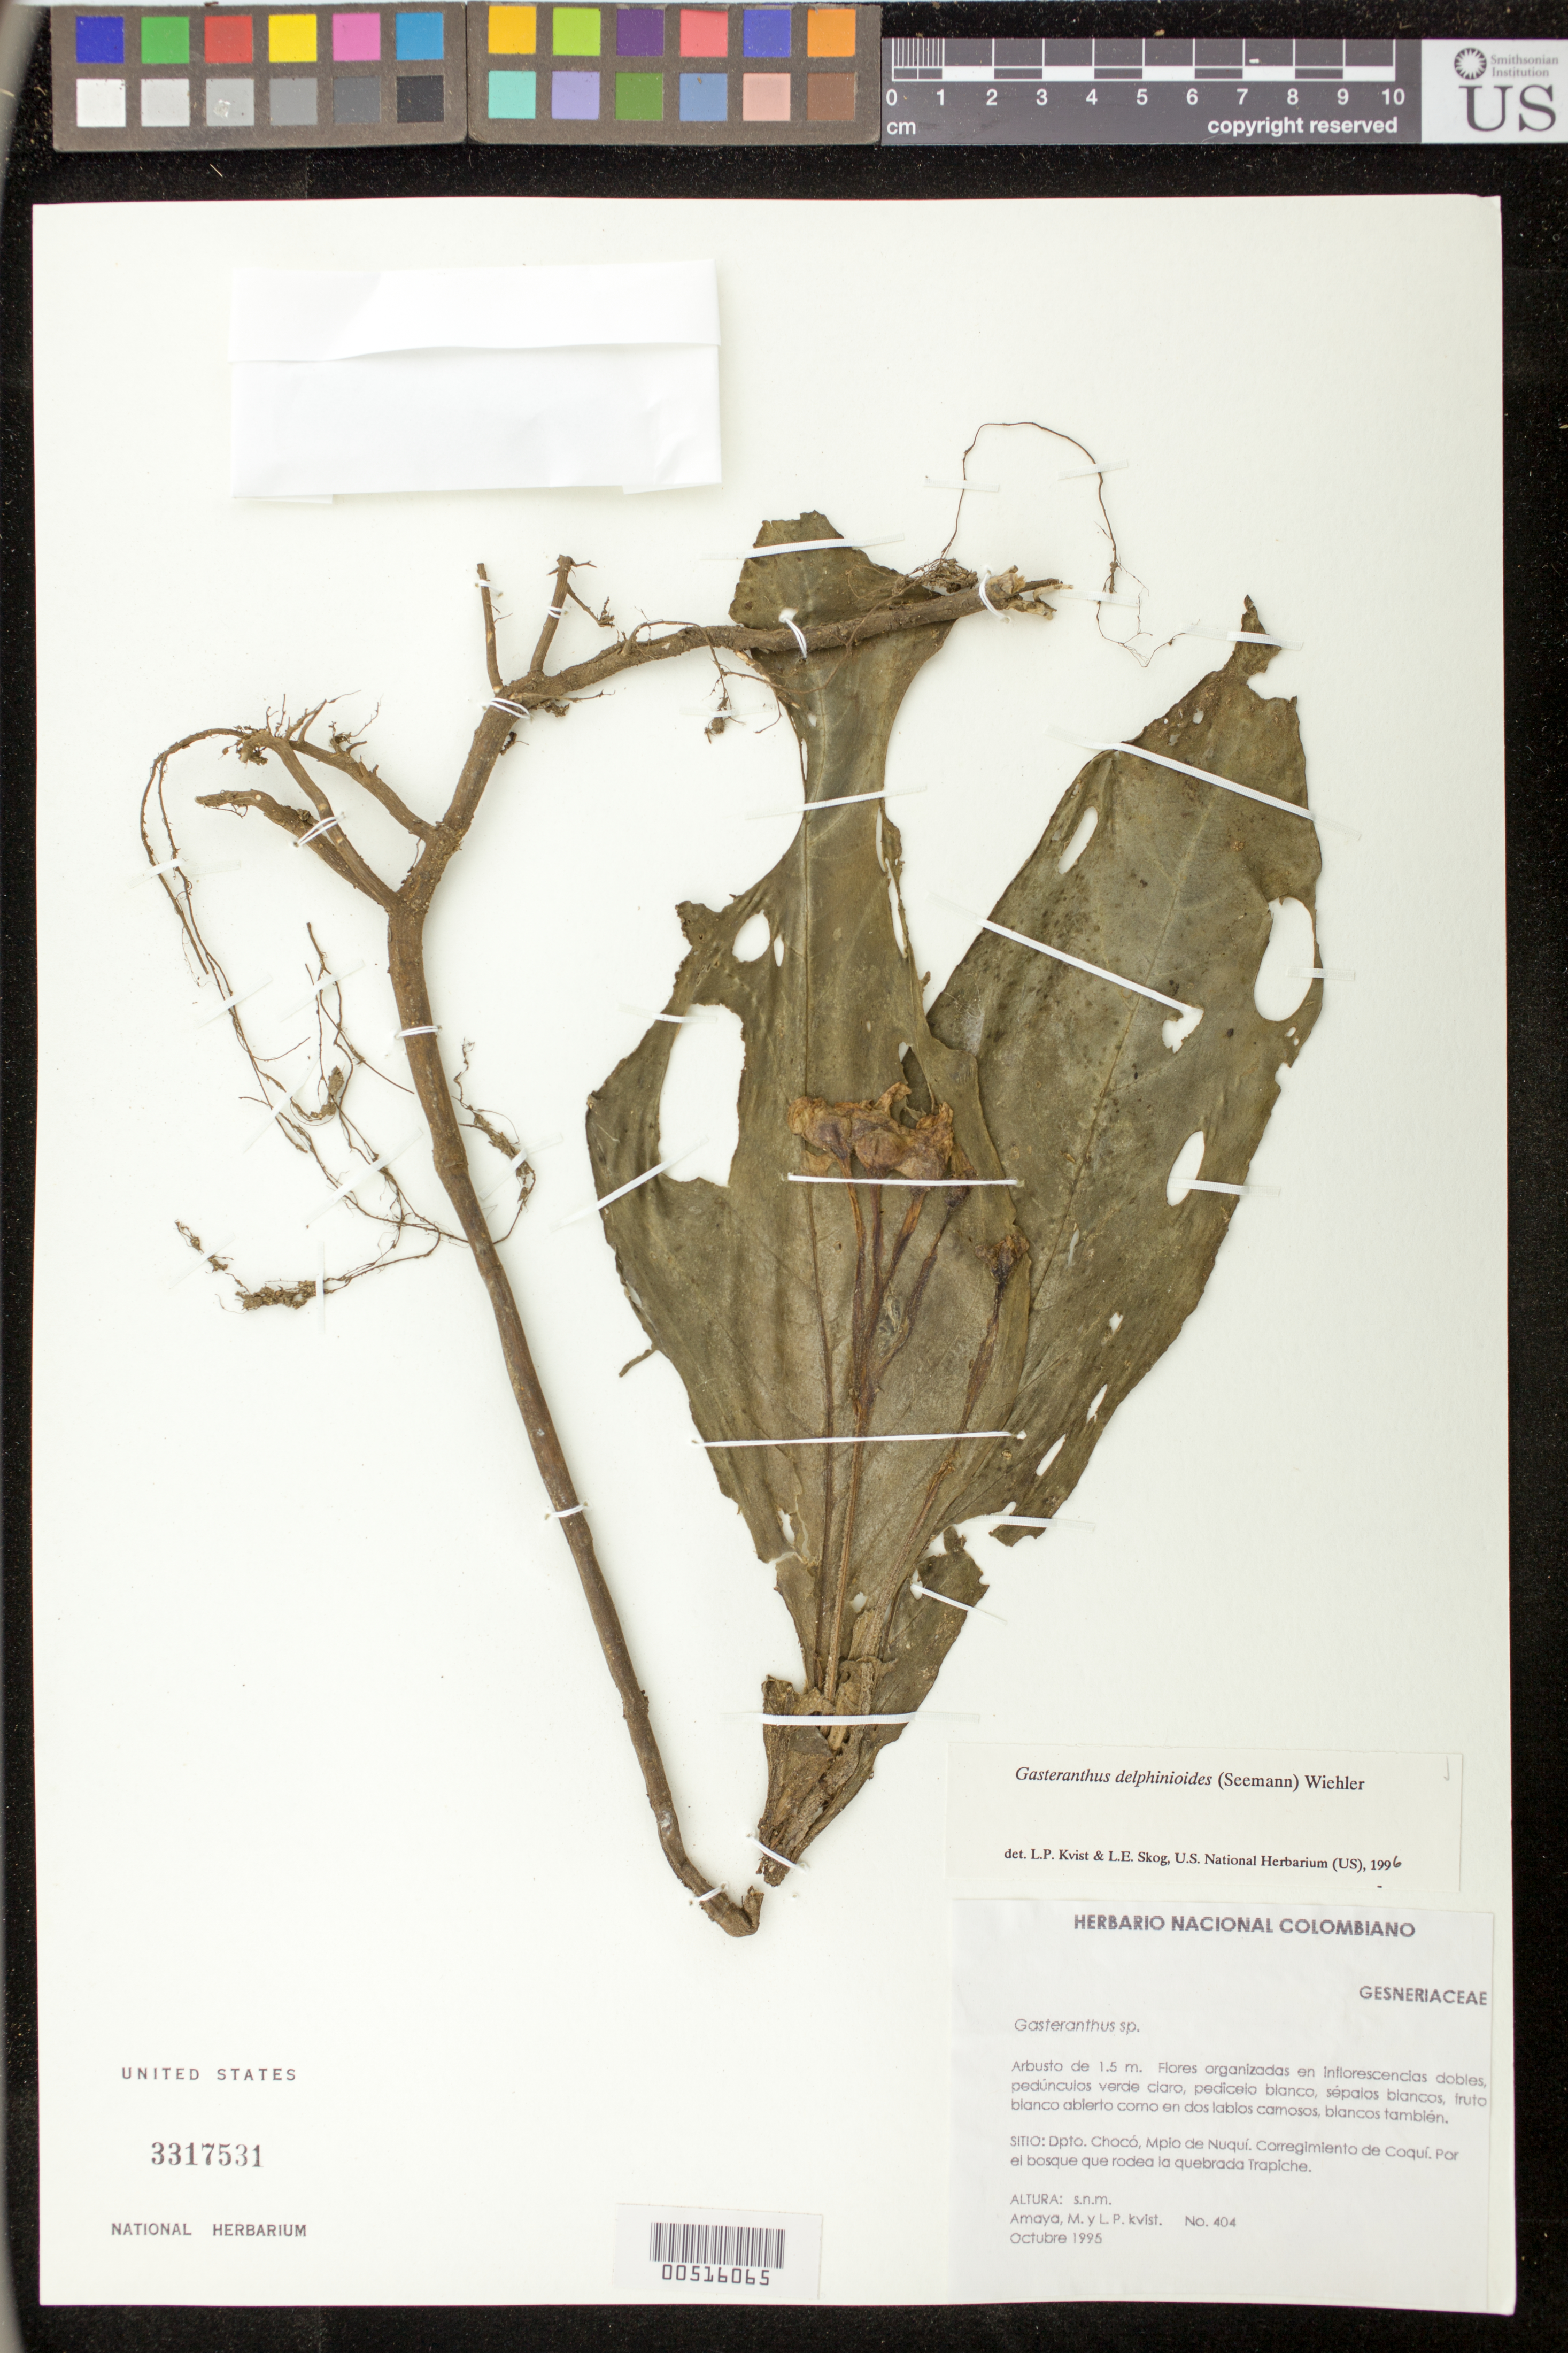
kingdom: Plantae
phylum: Tracheophyta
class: Magnoliopsida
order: Lamiales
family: Gesneriaceae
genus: Gasteranthus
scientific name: Gasteranthus delphinioides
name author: (Seem.) Wiehler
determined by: Skog, Laurence E.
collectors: M. Amaya & L. P. Kvist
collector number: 404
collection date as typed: Oct 1995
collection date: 1995-10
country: Colombia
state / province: Chocó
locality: Mpio. de Nuquí. Corregimiento de Coquí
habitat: Por el bosque que rodea la quebrada Trapiche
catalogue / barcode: US 3317531